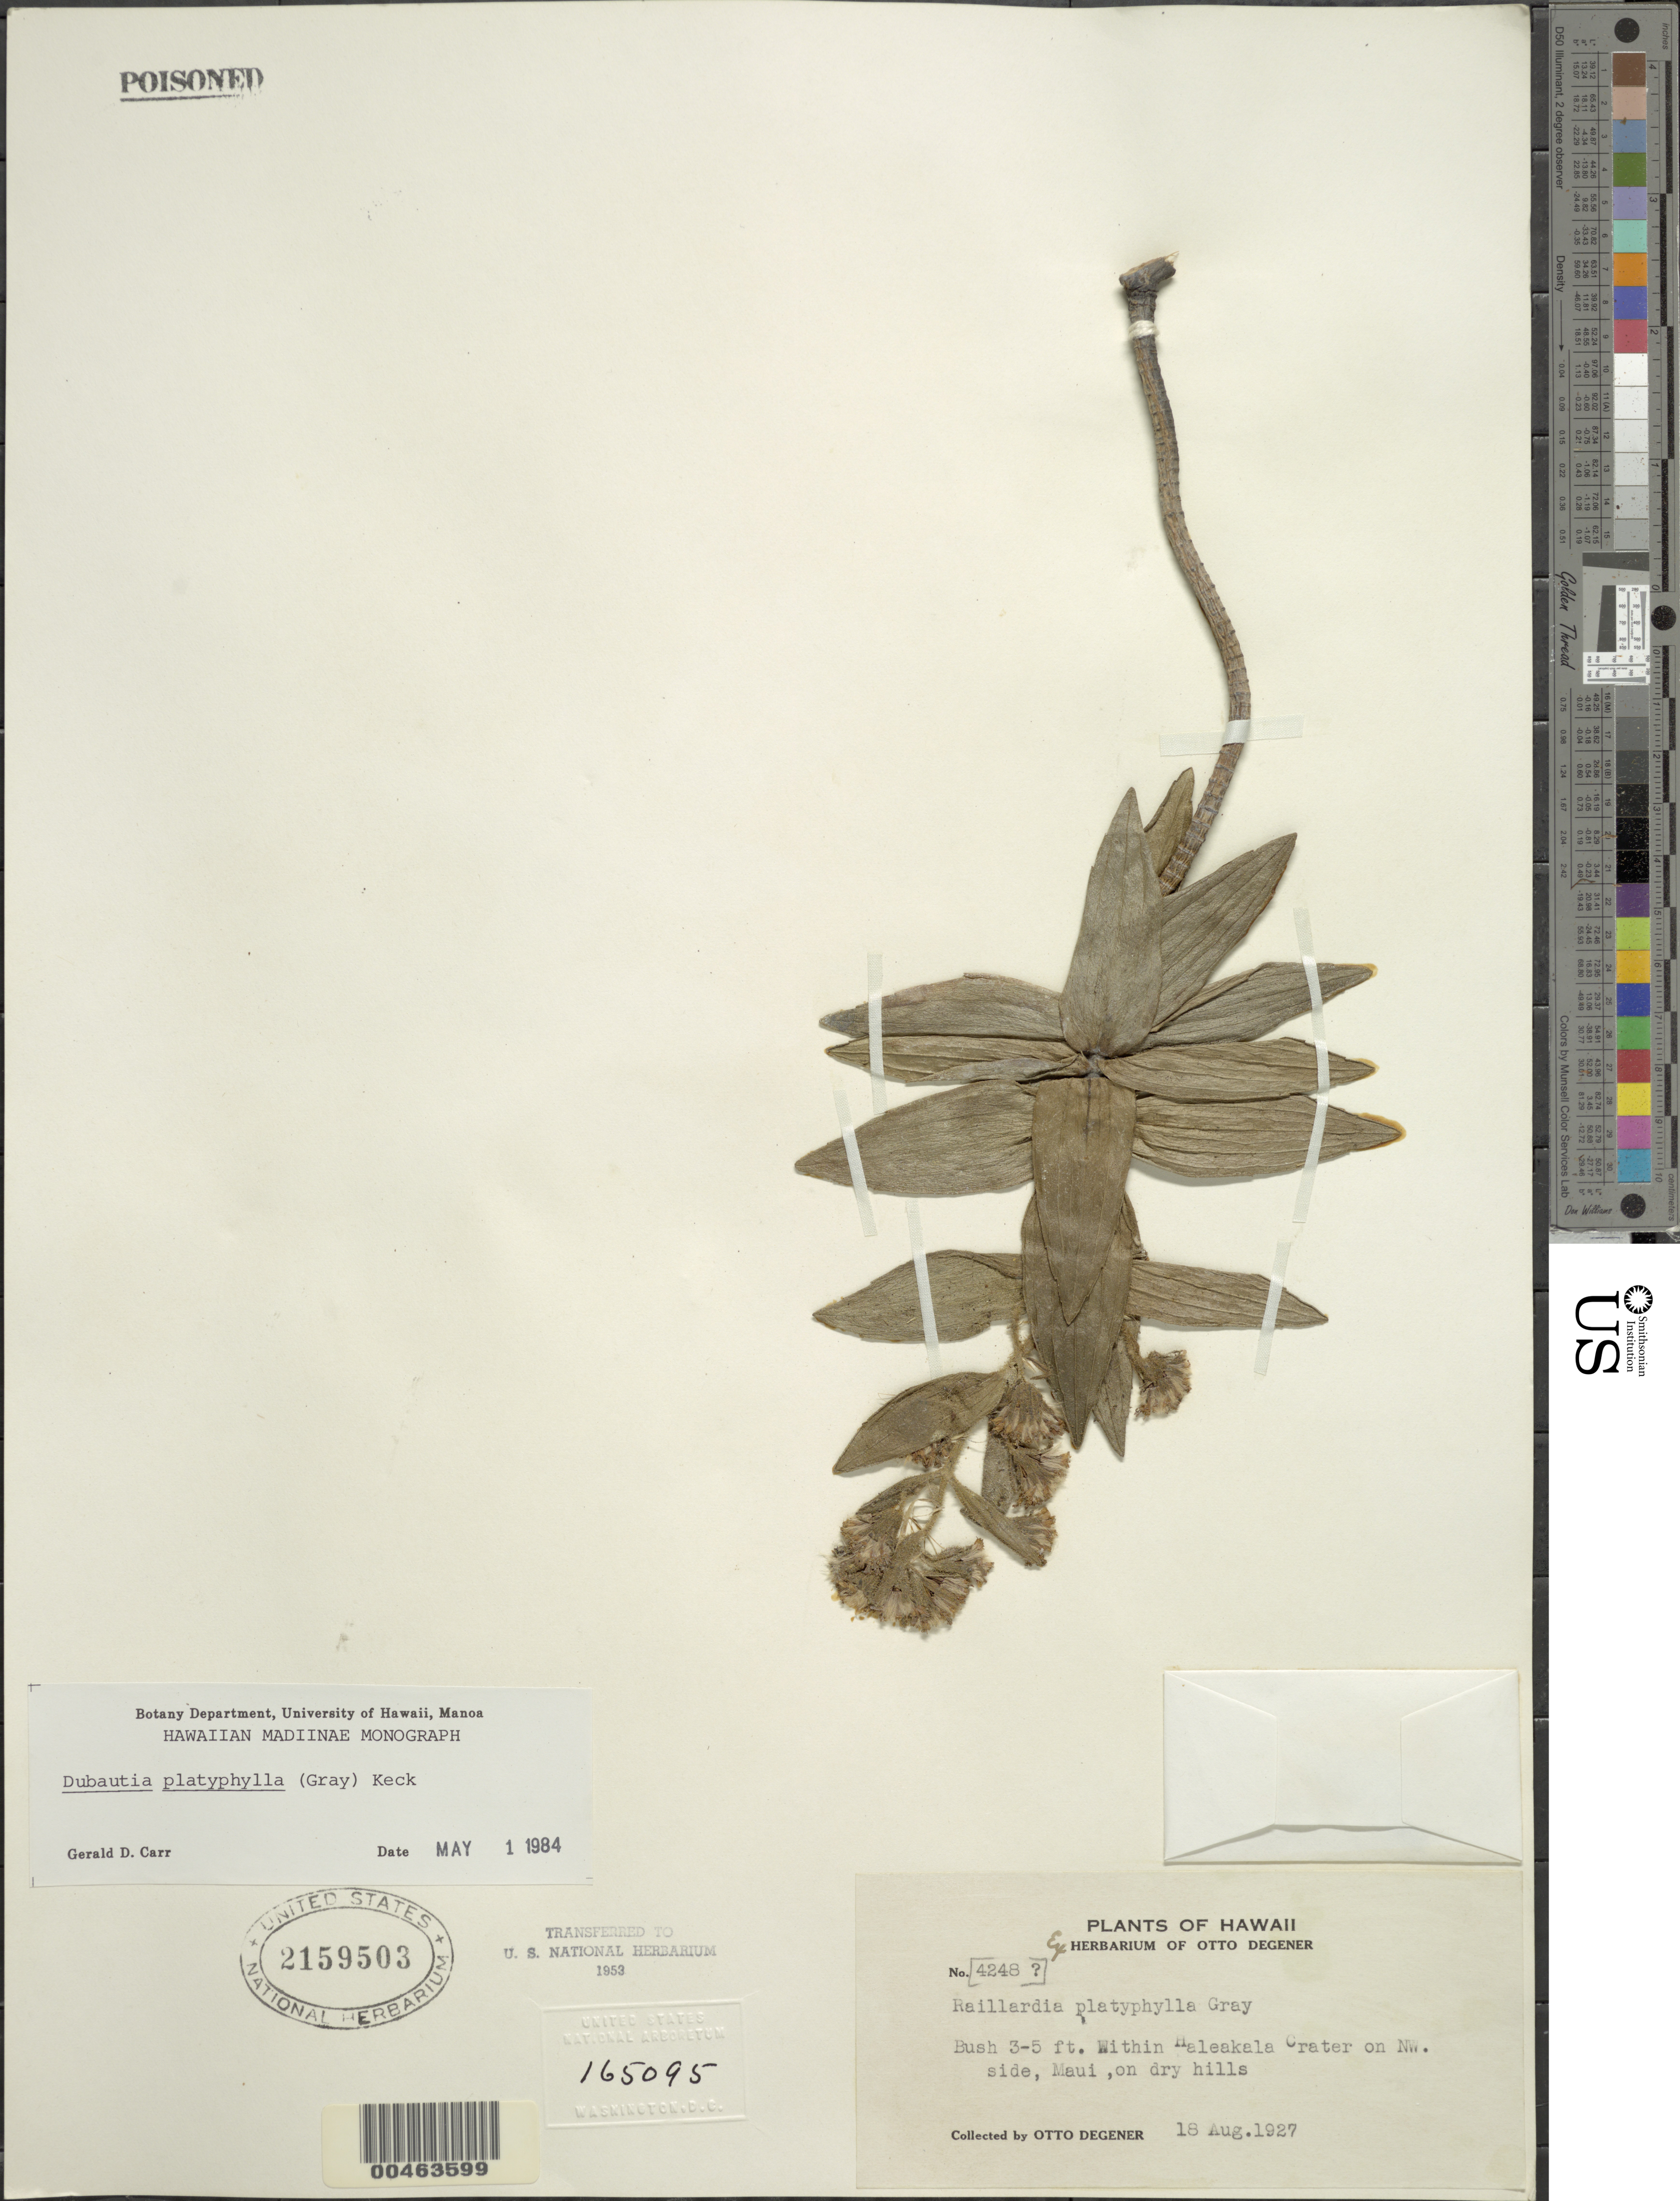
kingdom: Plantae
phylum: Tracheophyta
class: Magnoliopsida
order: Asterales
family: Asteraceae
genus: Dubautia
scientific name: Dubautia platyphylla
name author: (A. Gray) D.D. Keck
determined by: Carr, G. D.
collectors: O. Degener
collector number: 4248?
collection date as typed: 18 Aug 1927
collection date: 1927-08-18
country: United States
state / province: Hawaii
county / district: Maui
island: Maui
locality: Within Haleakala Crater on NW. side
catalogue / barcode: US 2159503